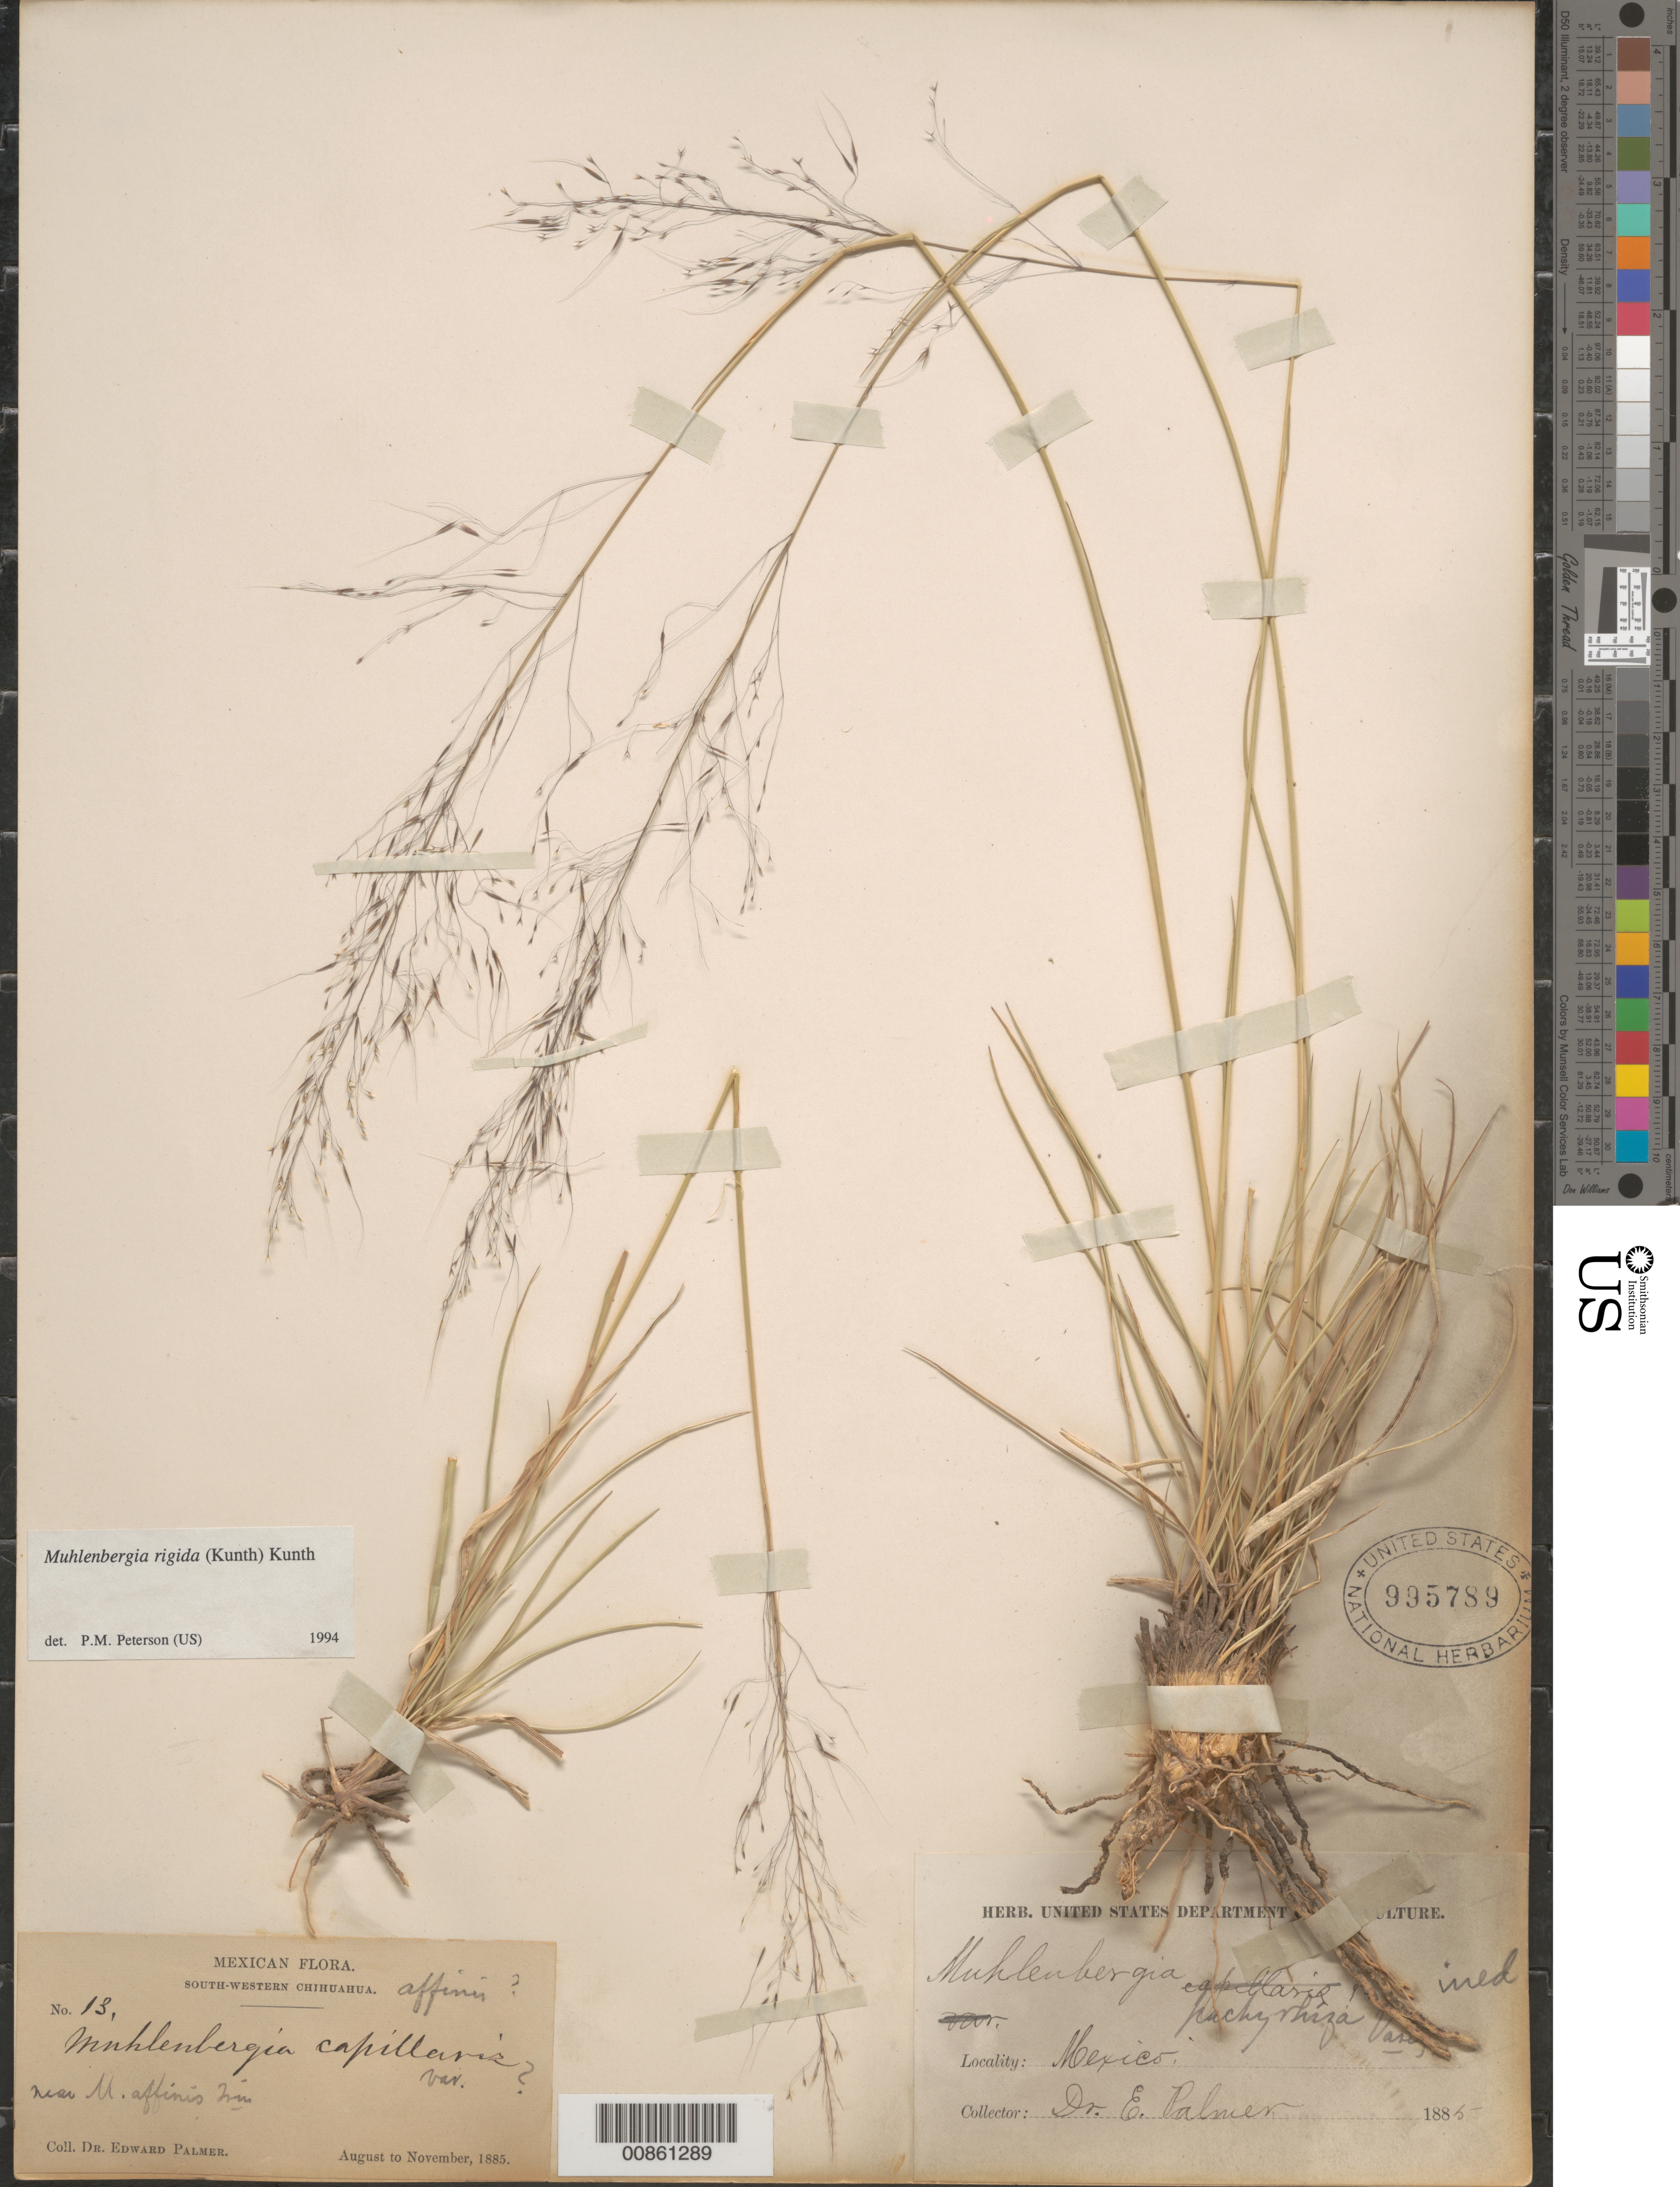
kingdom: Plantae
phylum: Tracheophyta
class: Liliopsida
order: Poales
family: Poaceae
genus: Muhlenbergia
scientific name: Muhlenbergia rigida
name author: (Kunth) Kunth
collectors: E. Palmer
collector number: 13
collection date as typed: Nov 1885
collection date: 1885-11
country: Mexico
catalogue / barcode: US 995789